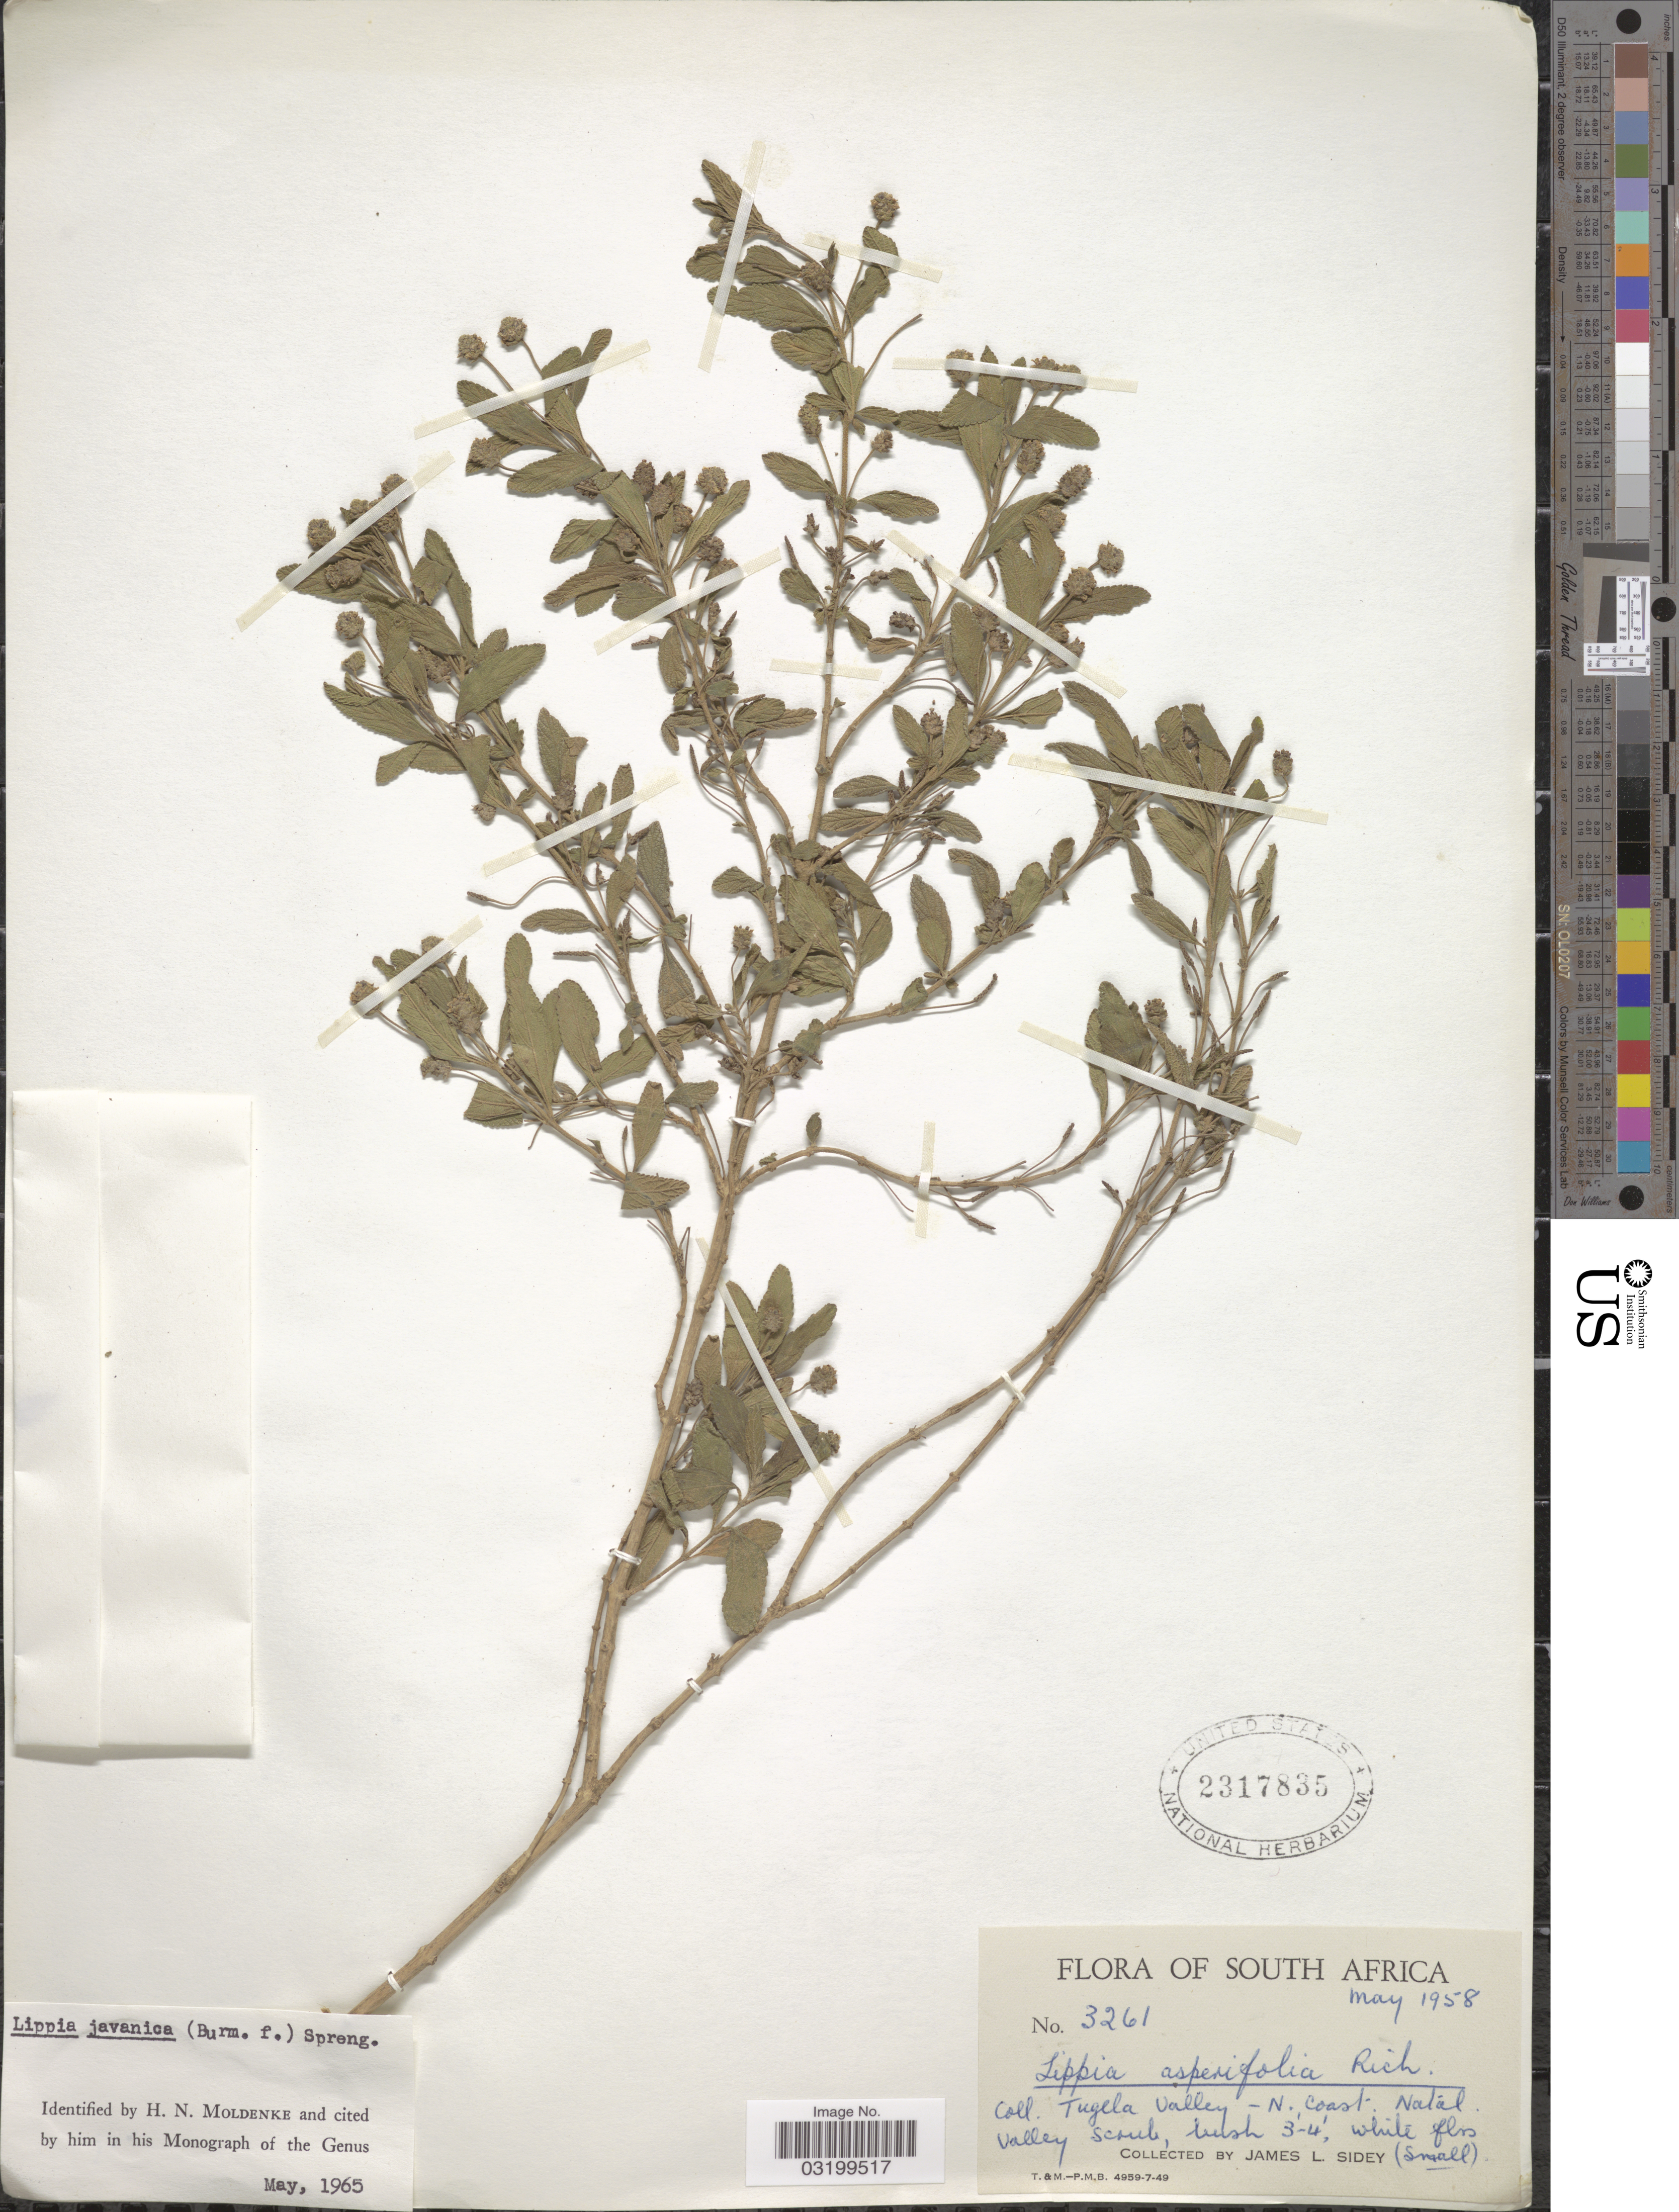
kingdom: Plantae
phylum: Tracheophyta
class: Magnoliopsida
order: Lamiales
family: Verbenaceae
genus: Lippia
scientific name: Lippia javanica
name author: (Burm. f.) Spreng.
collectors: J. L. Sidey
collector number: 3261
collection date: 1958-05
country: South Africa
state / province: KwaZulu-Natal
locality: Tugela Valley - N. Coast. Natal Valley scrub.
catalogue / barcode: US 2317835